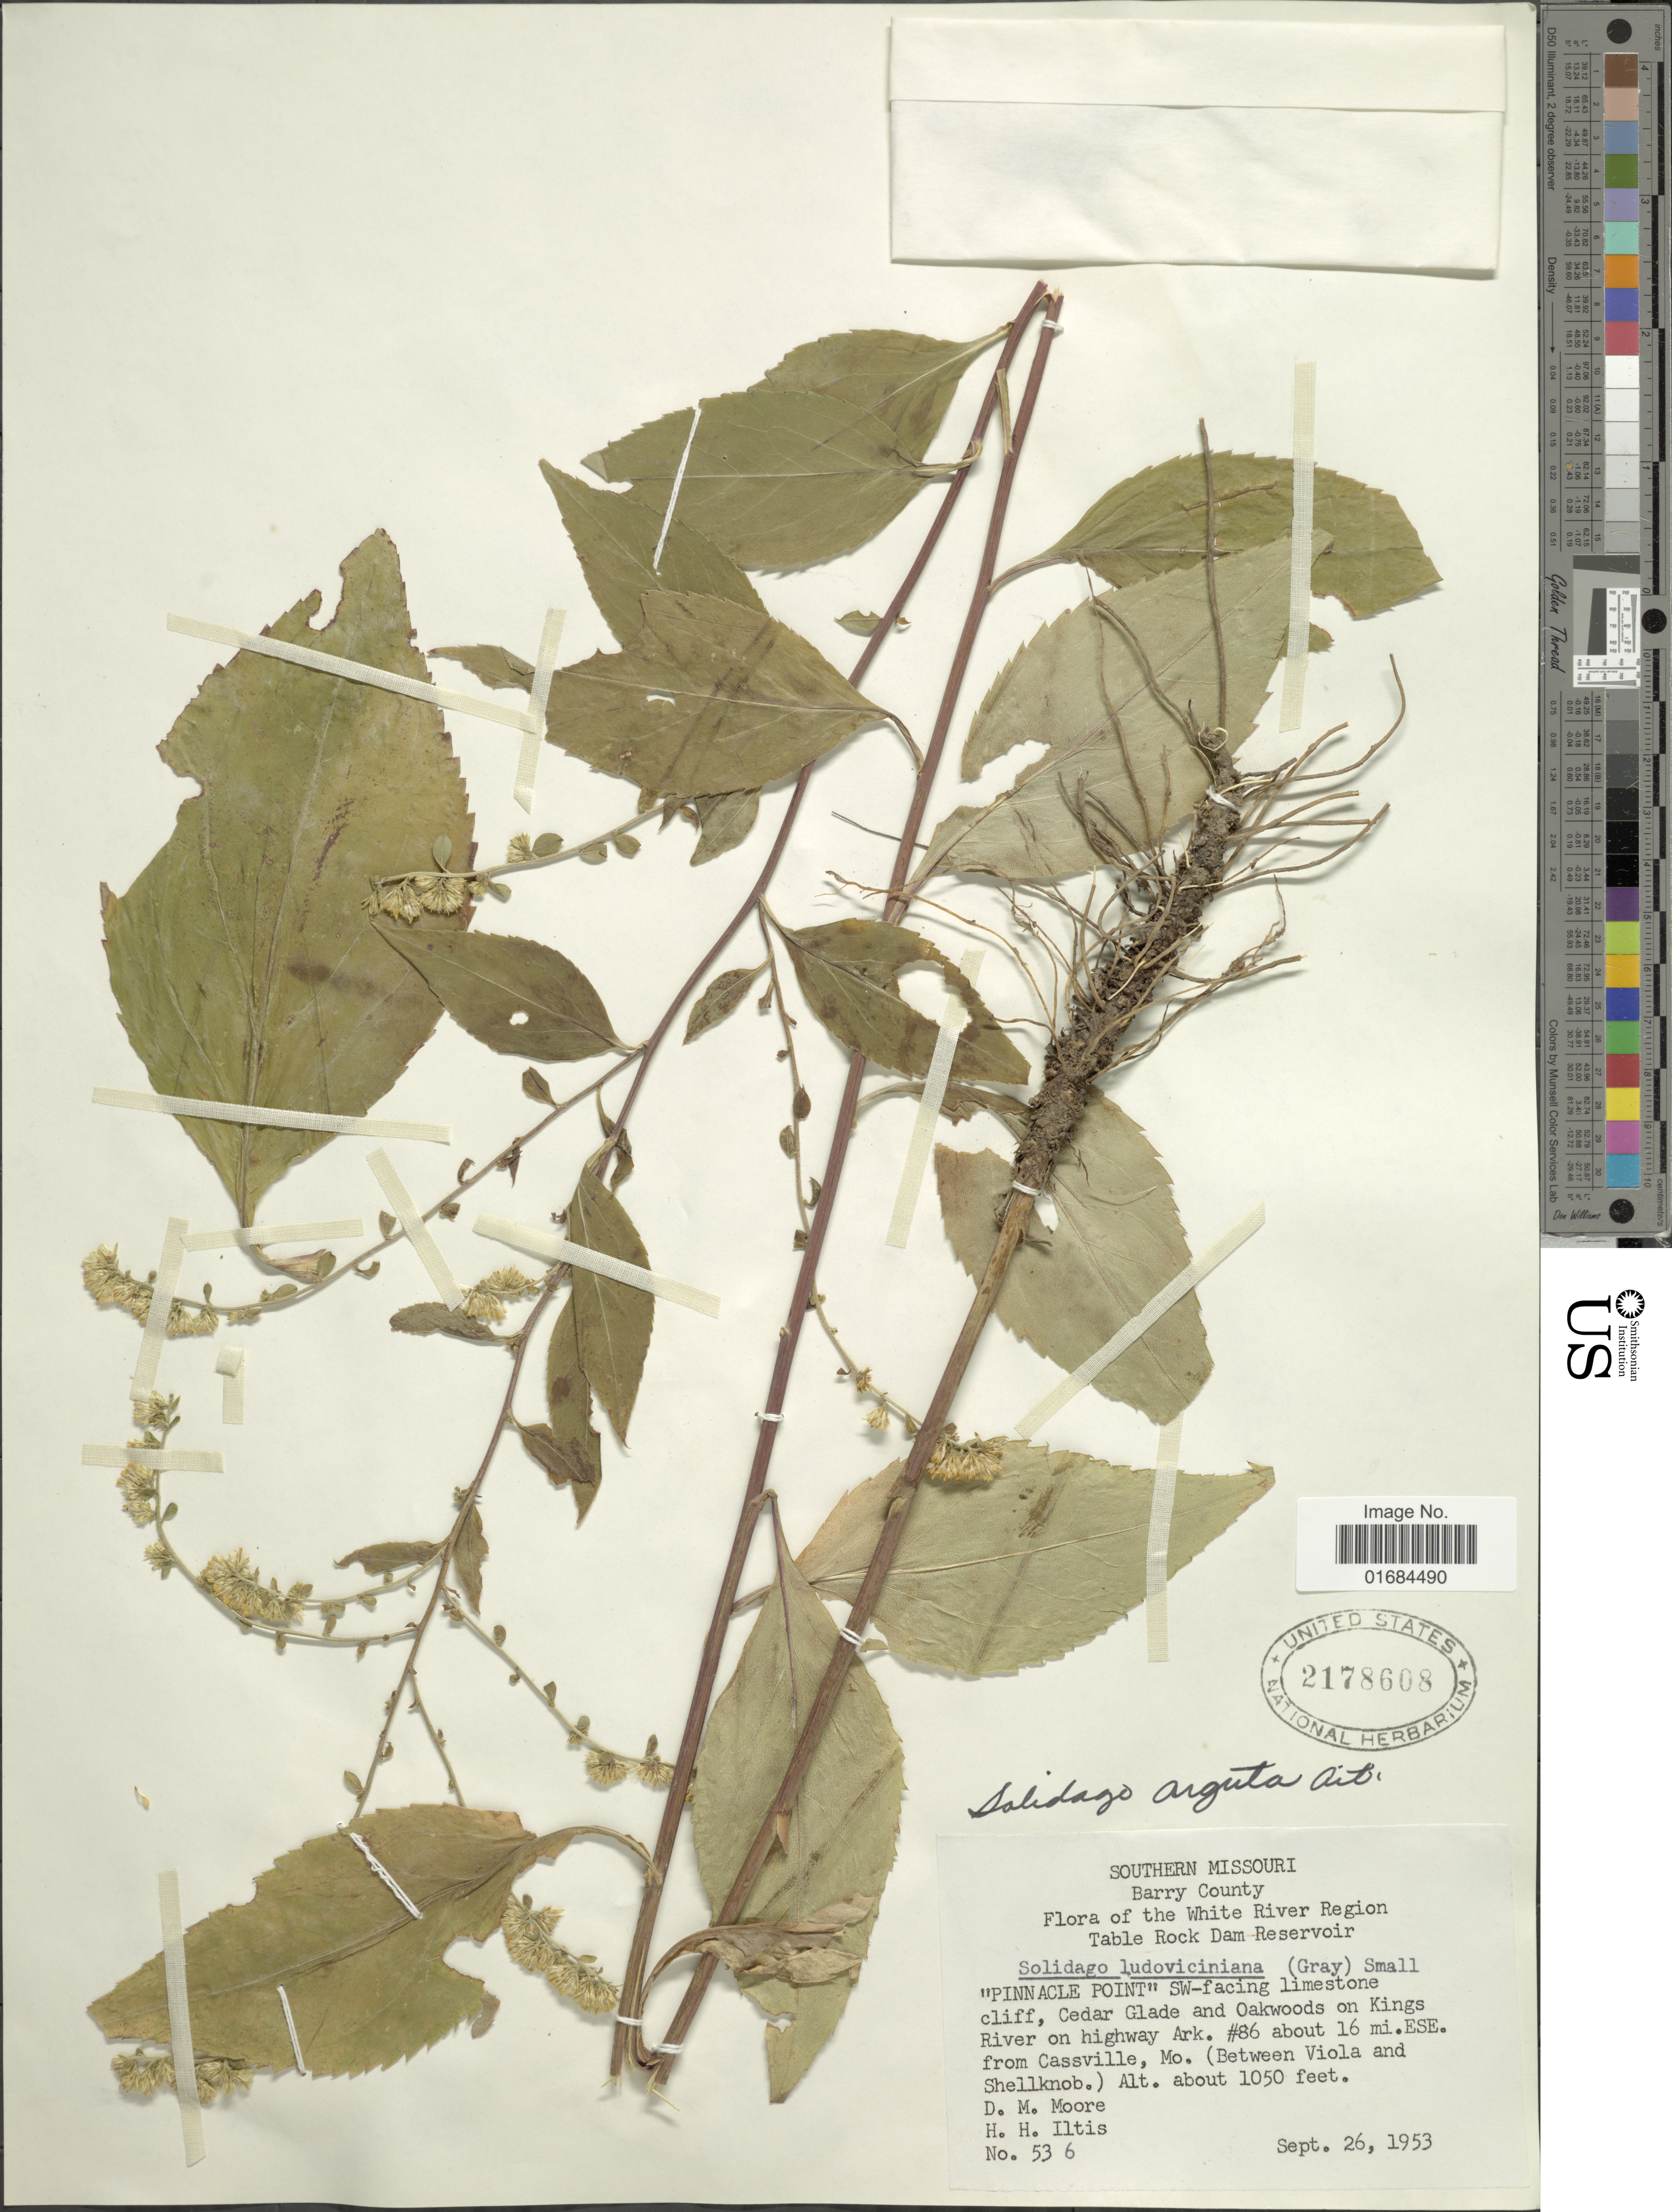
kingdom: Plantae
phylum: Tracheophyta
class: Magnoliopsida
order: Asterales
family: Asteraceae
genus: Solidago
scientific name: Solidago arguta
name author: Aiton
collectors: D. Moore & H. H. Iltis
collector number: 536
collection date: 1953-09-26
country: United States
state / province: Missouri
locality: Southern Missouri, Barry County, the White River Region Table Rock Dam Reservoir, "Pinnacle Point "SW- facing limestone Cliff, Cedar Glade and Oakwoods on Kings River on highway Ark # 86 about 16 Mi. ESE, from Cassville, Mo.( Between Viola and Shellknob).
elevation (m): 320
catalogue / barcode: US 2178608